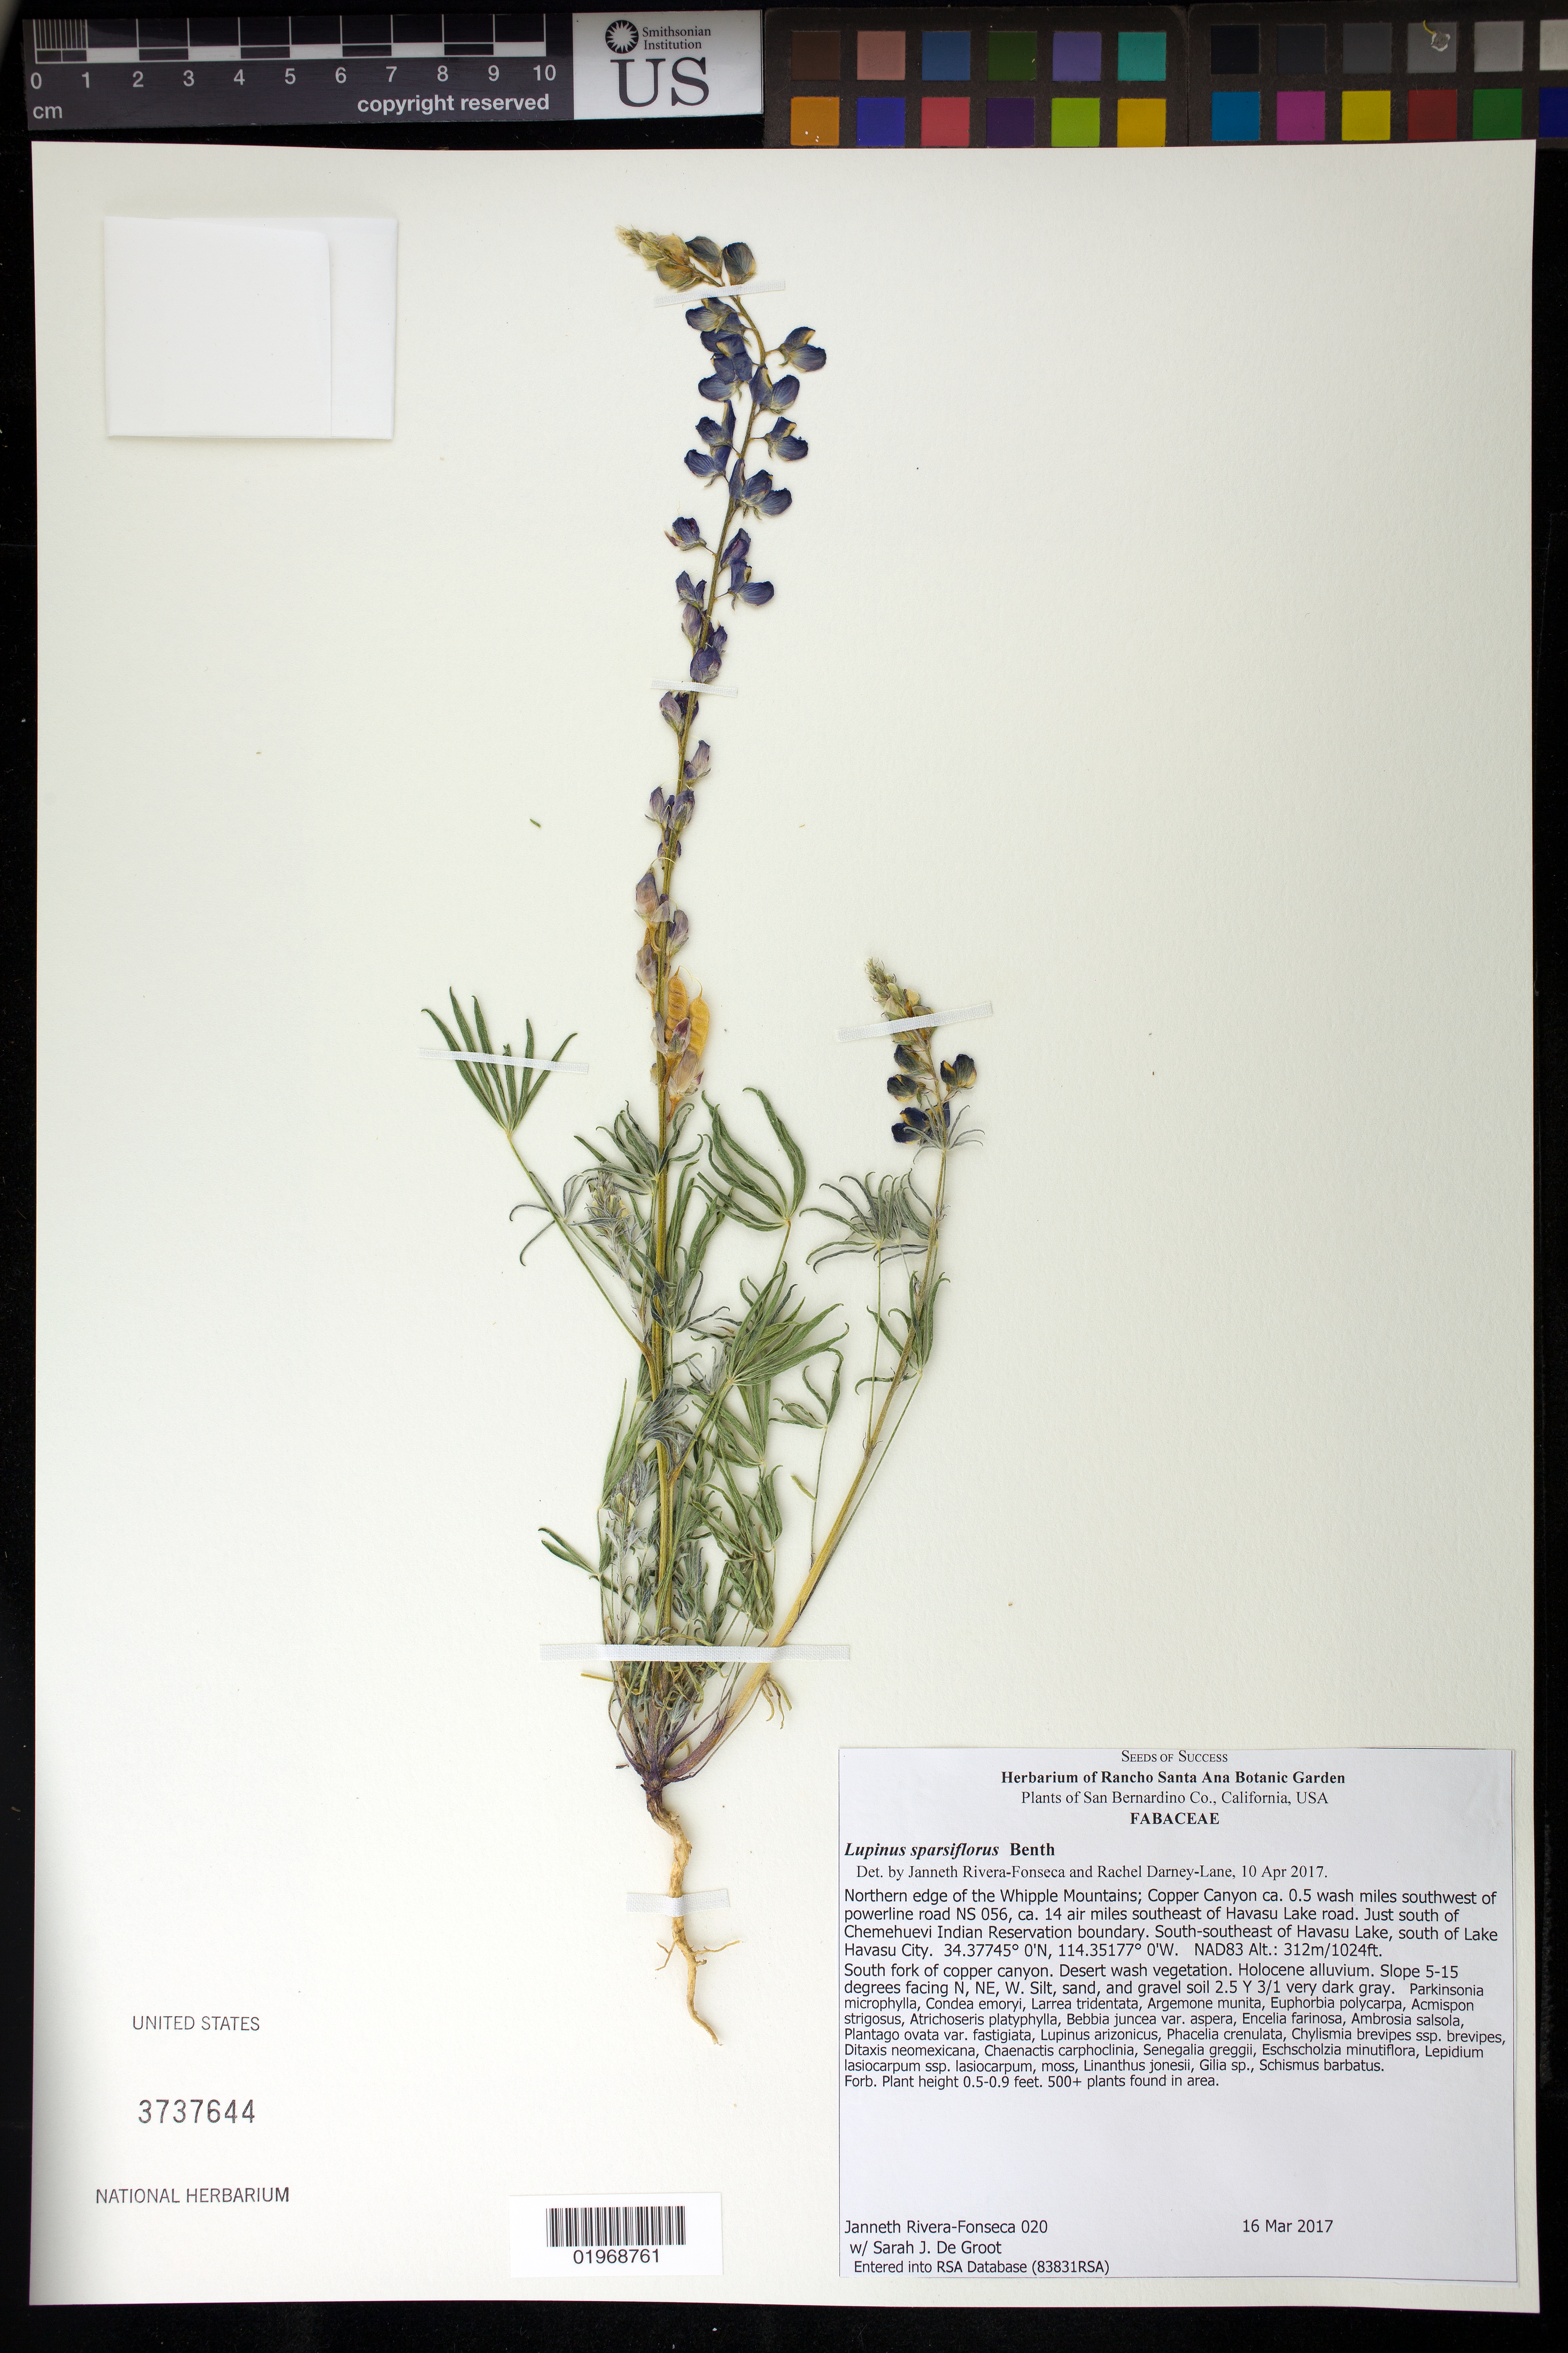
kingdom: Plantae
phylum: Tracheophyta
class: Magnoliopsida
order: Fabales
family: Fabaceae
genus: Lupinus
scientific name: Lupinus sparsiflorus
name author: Benth.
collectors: J. Rivera-Fonseca & S. De Groot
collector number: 020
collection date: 2017-03-16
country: United States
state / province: California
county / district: San Bernardino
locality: Northern edge of Whipple Mts, 14 air mi. SE of Havasu Lake Road, S of Lake Havasu City, S of Chemehuevi Indian Reservation boundary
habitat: Desert wash vegetation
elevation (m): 312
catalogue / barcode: US 3737644